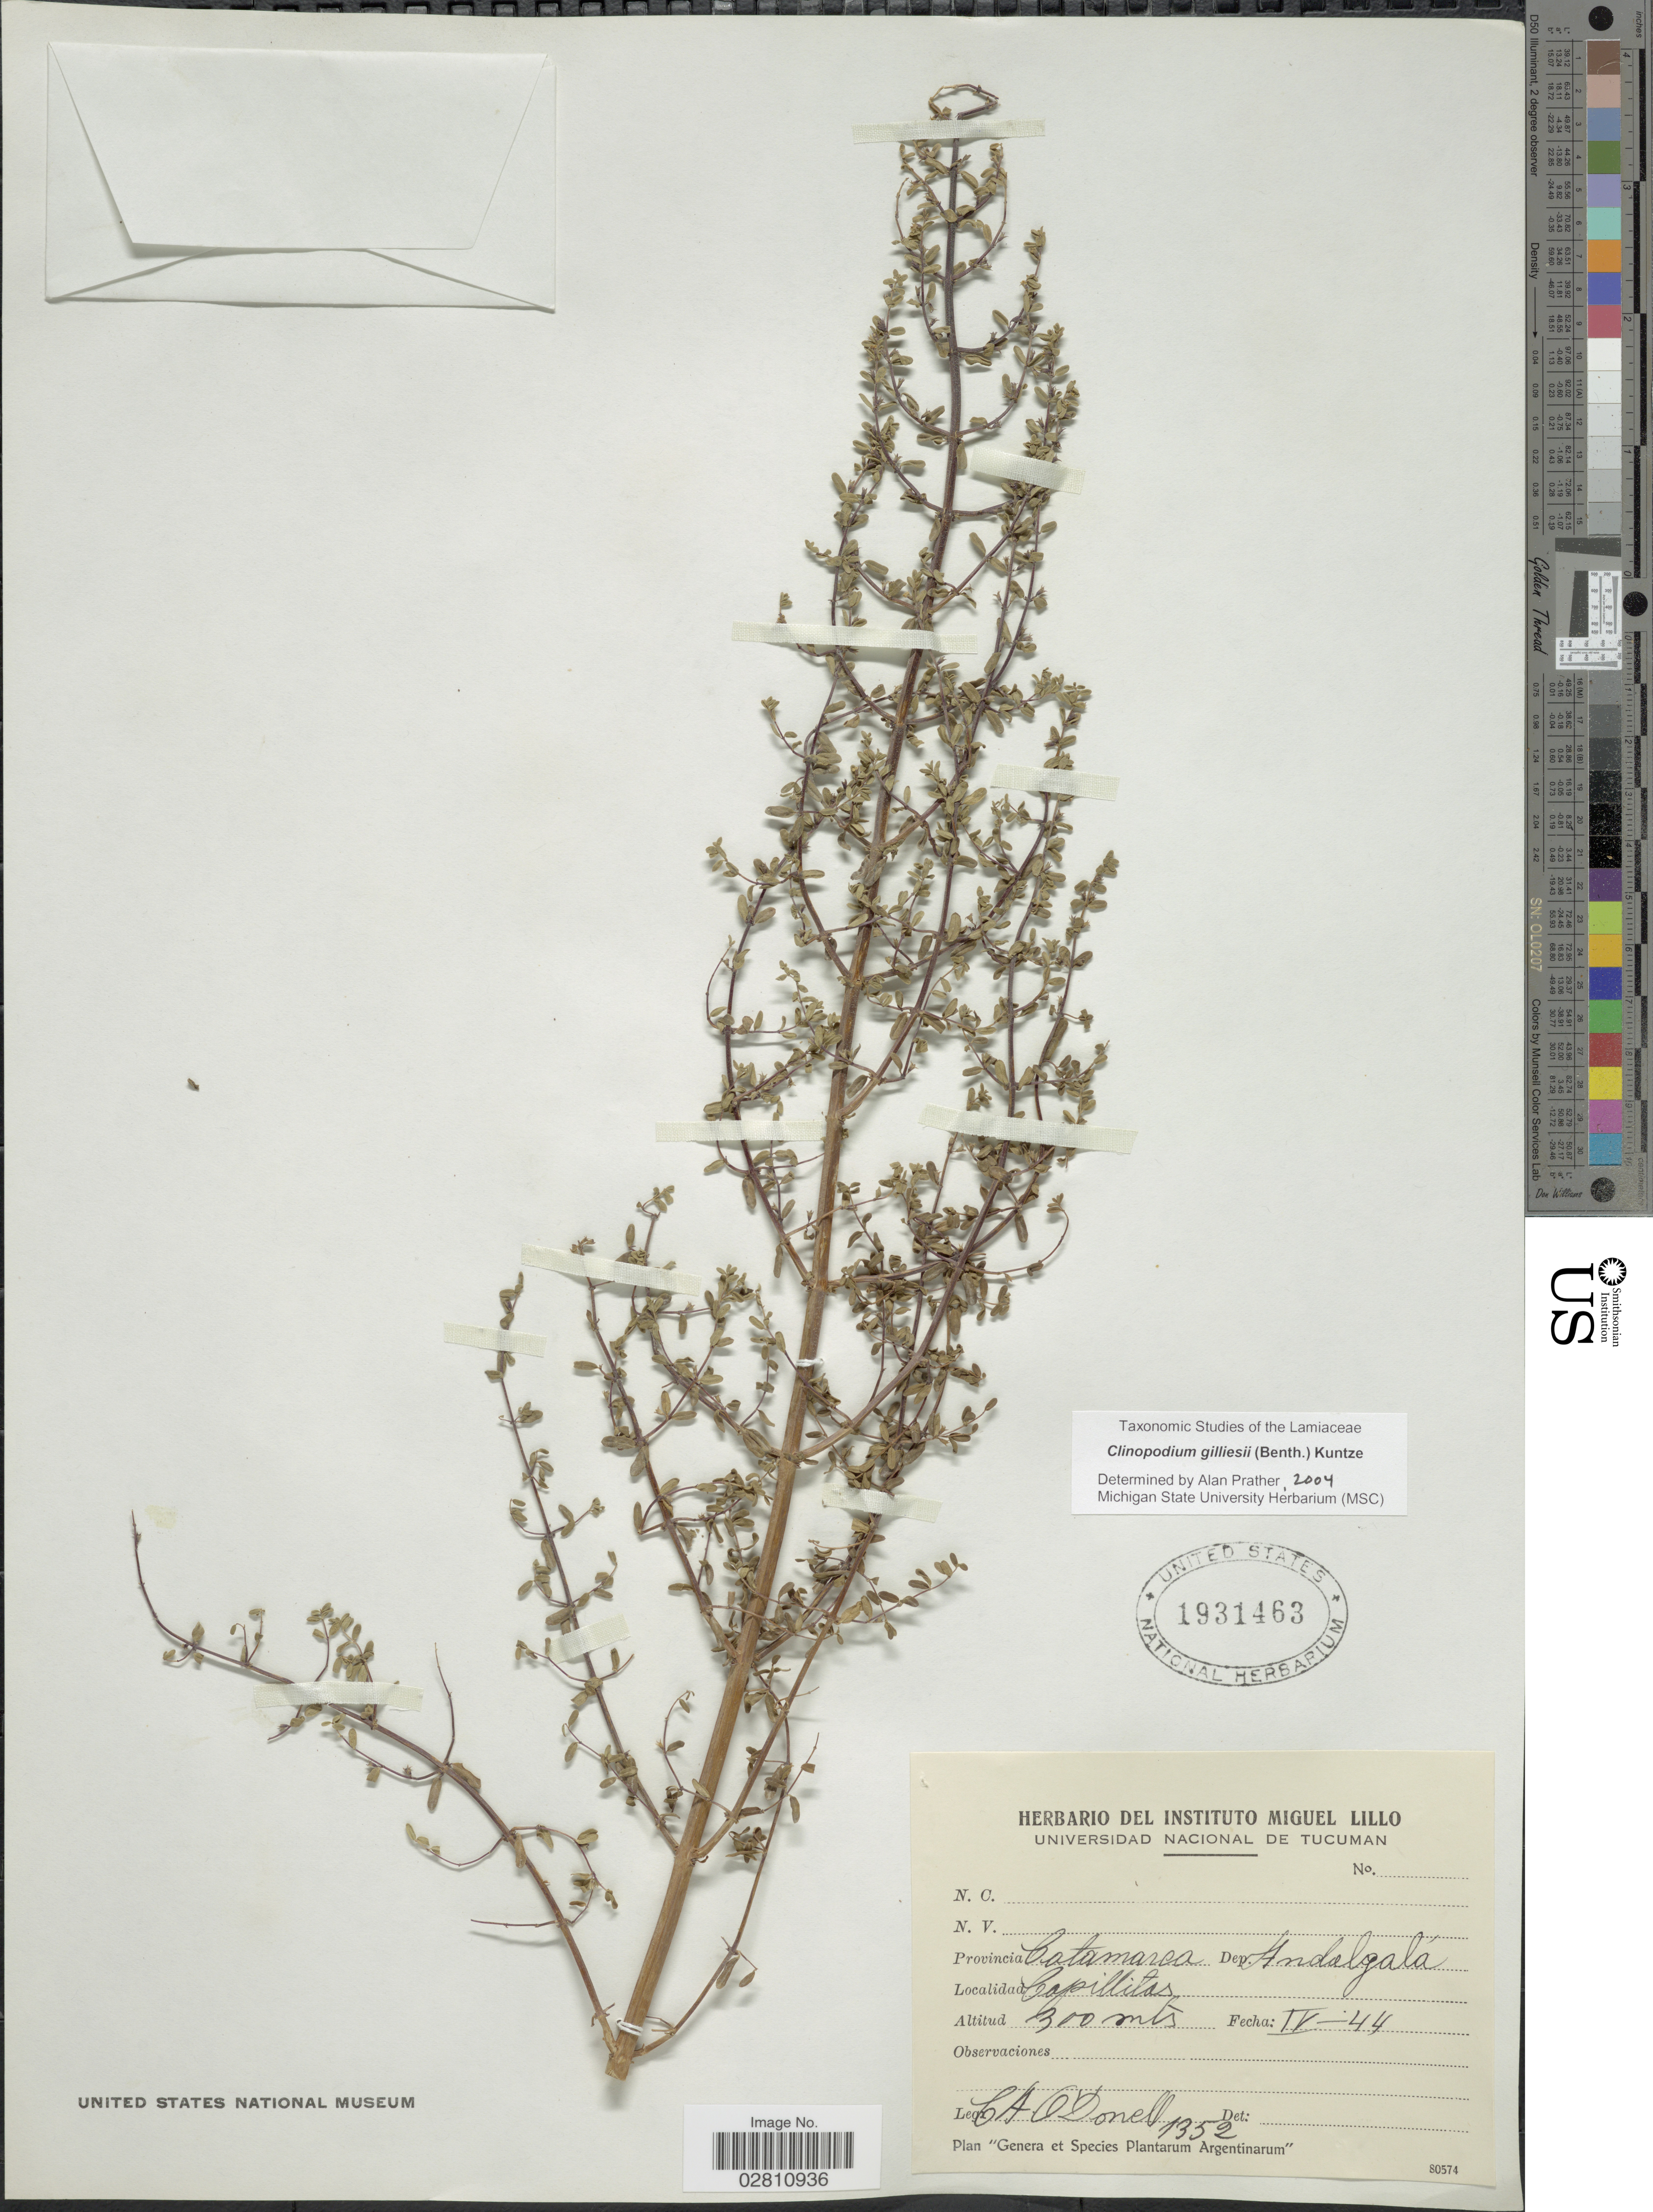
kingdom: Plantae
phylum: Tracheophyta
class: Magnoliopsida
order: Lamiales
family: Lamiaceae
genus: Clinopodium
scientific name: Clinopodium gilliesii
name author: (Benth.) Kuntze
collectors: C. A. O'Donell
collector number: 1352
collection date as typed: Transcribed d/m/y: /4/44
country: Argentina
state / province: Catamarca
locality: Provincia Catamarca, Dep. Andalgalá, Capillitas.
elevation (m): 300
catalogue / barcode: US 1931463